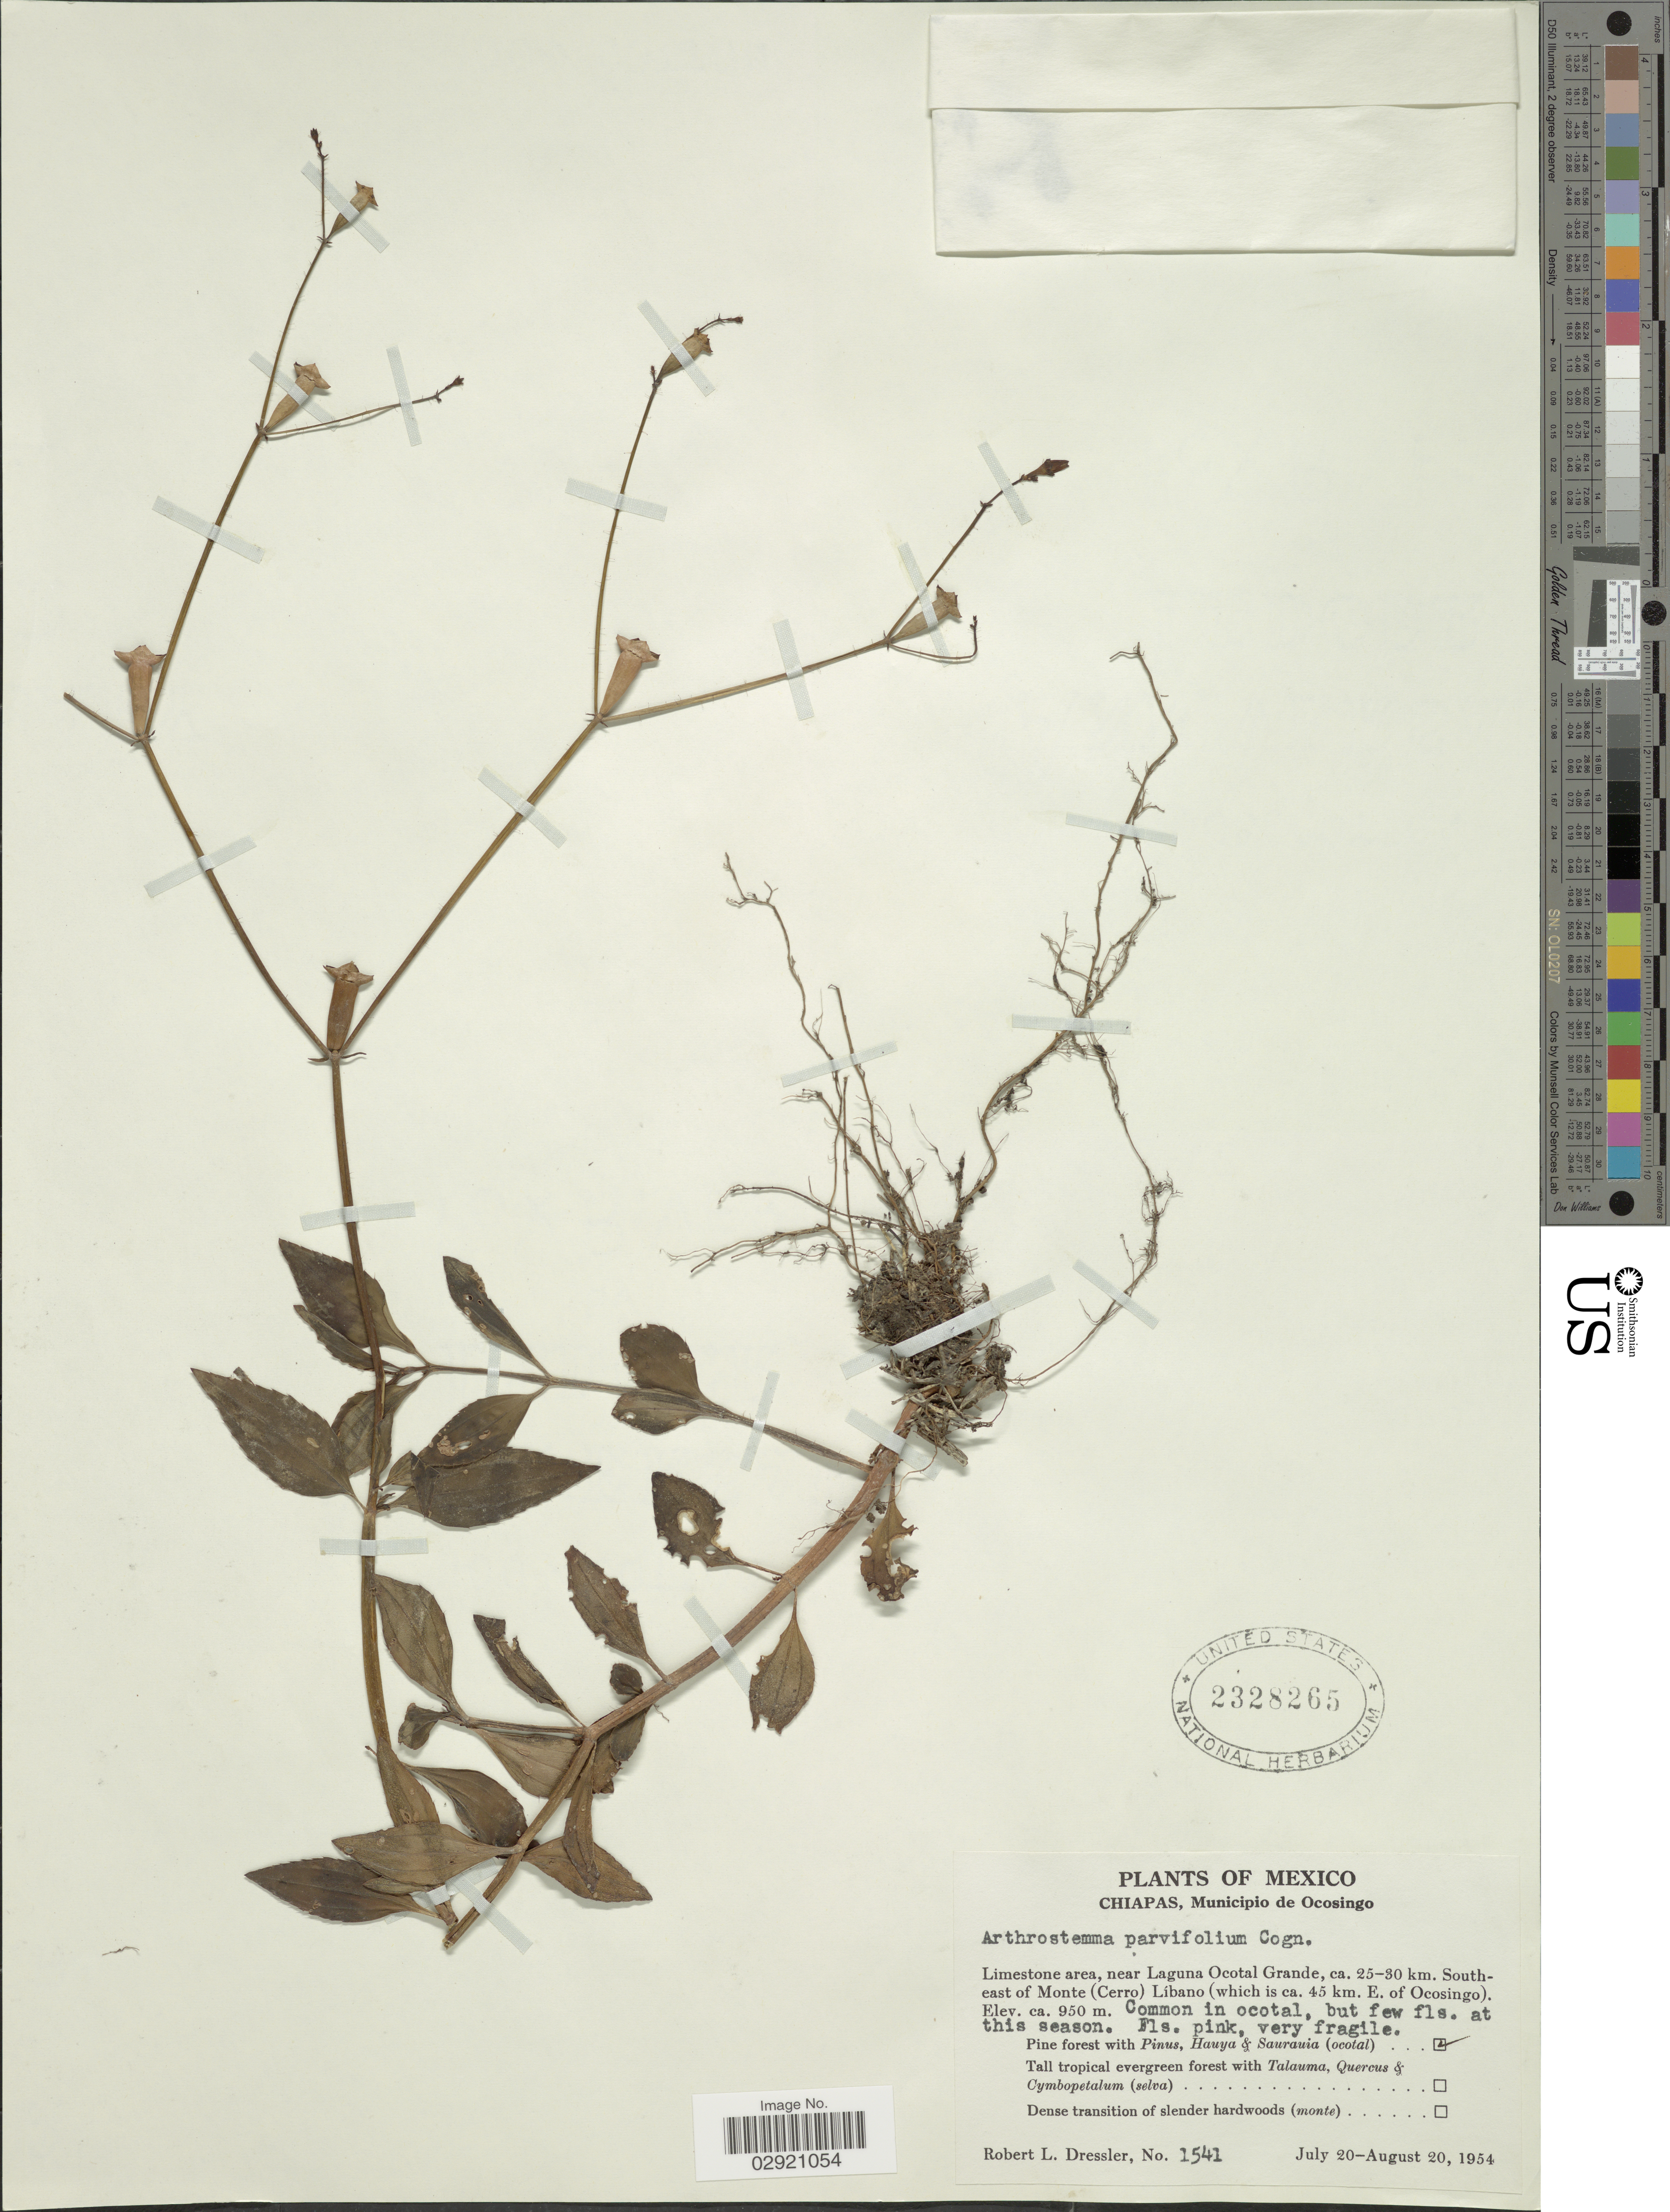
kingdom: Plantae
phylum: Tracheophyta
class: Magnoliopsida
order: Myrtales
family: Melastomataceae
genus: Arthrostemma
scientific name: Arthrostemma parvifolium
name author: Cogn.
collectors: R. Dressler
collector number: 1541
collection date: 1954-07-20/1954-08-20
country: Mexico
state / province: Chiapas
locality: Municipio de Ocosingo. Near Laguna Ocotal Grande, ca. 25-30 km. Southeast of Monte (Cerro) Líbano (which is ca. 45 km. E. of Ocosingo).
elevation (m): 950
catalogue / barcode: US 2328265